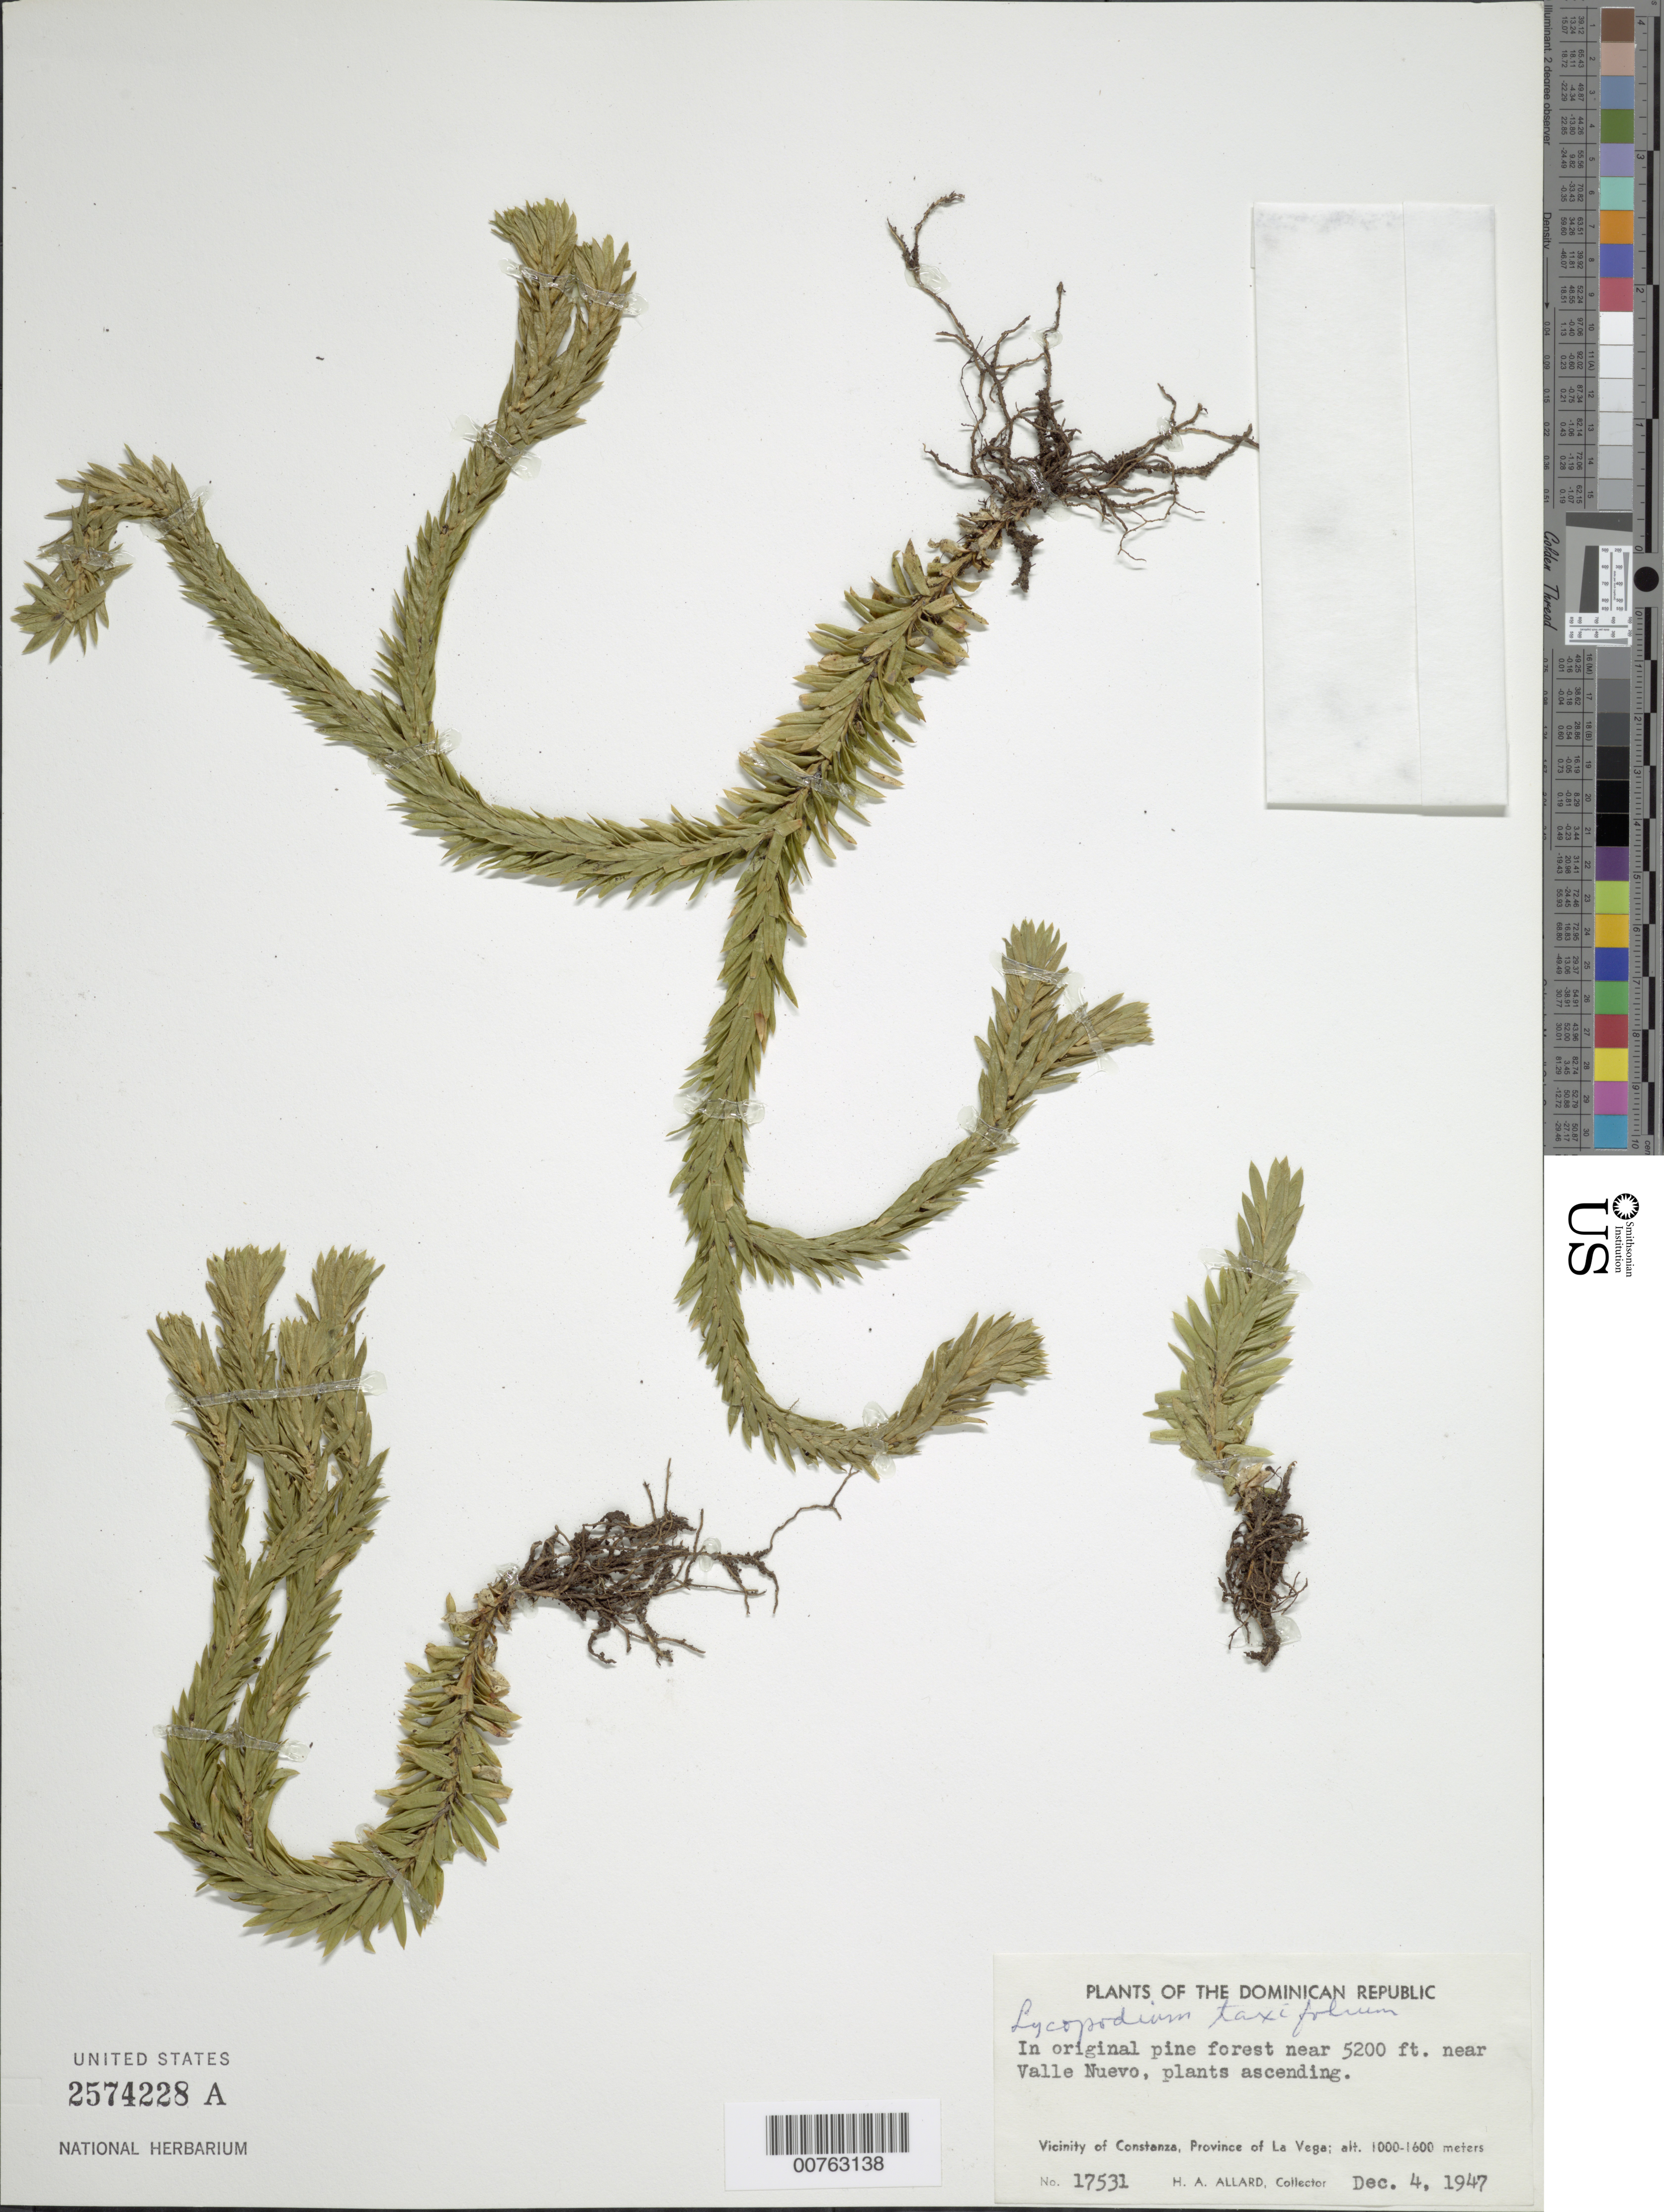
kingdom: Plantae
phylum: Tracheophyta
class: Lycopodiopsida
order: Lycopodiales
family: Lycopodiaceae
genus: Phlegmariurus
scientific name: Phlegmariurus taxifolius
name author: (Sw.) Á. Löve & D. Löve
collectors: H. A. Allard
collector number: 17531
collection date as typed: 04 Dec 1947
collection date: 1947-12-04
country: Dominican Republic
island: Hispaniola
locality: Near Valle Nuevo. Vicinity of Constanza. Province of La Vega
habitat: in original pine forest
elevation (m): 1000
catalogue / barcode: US 2574228A